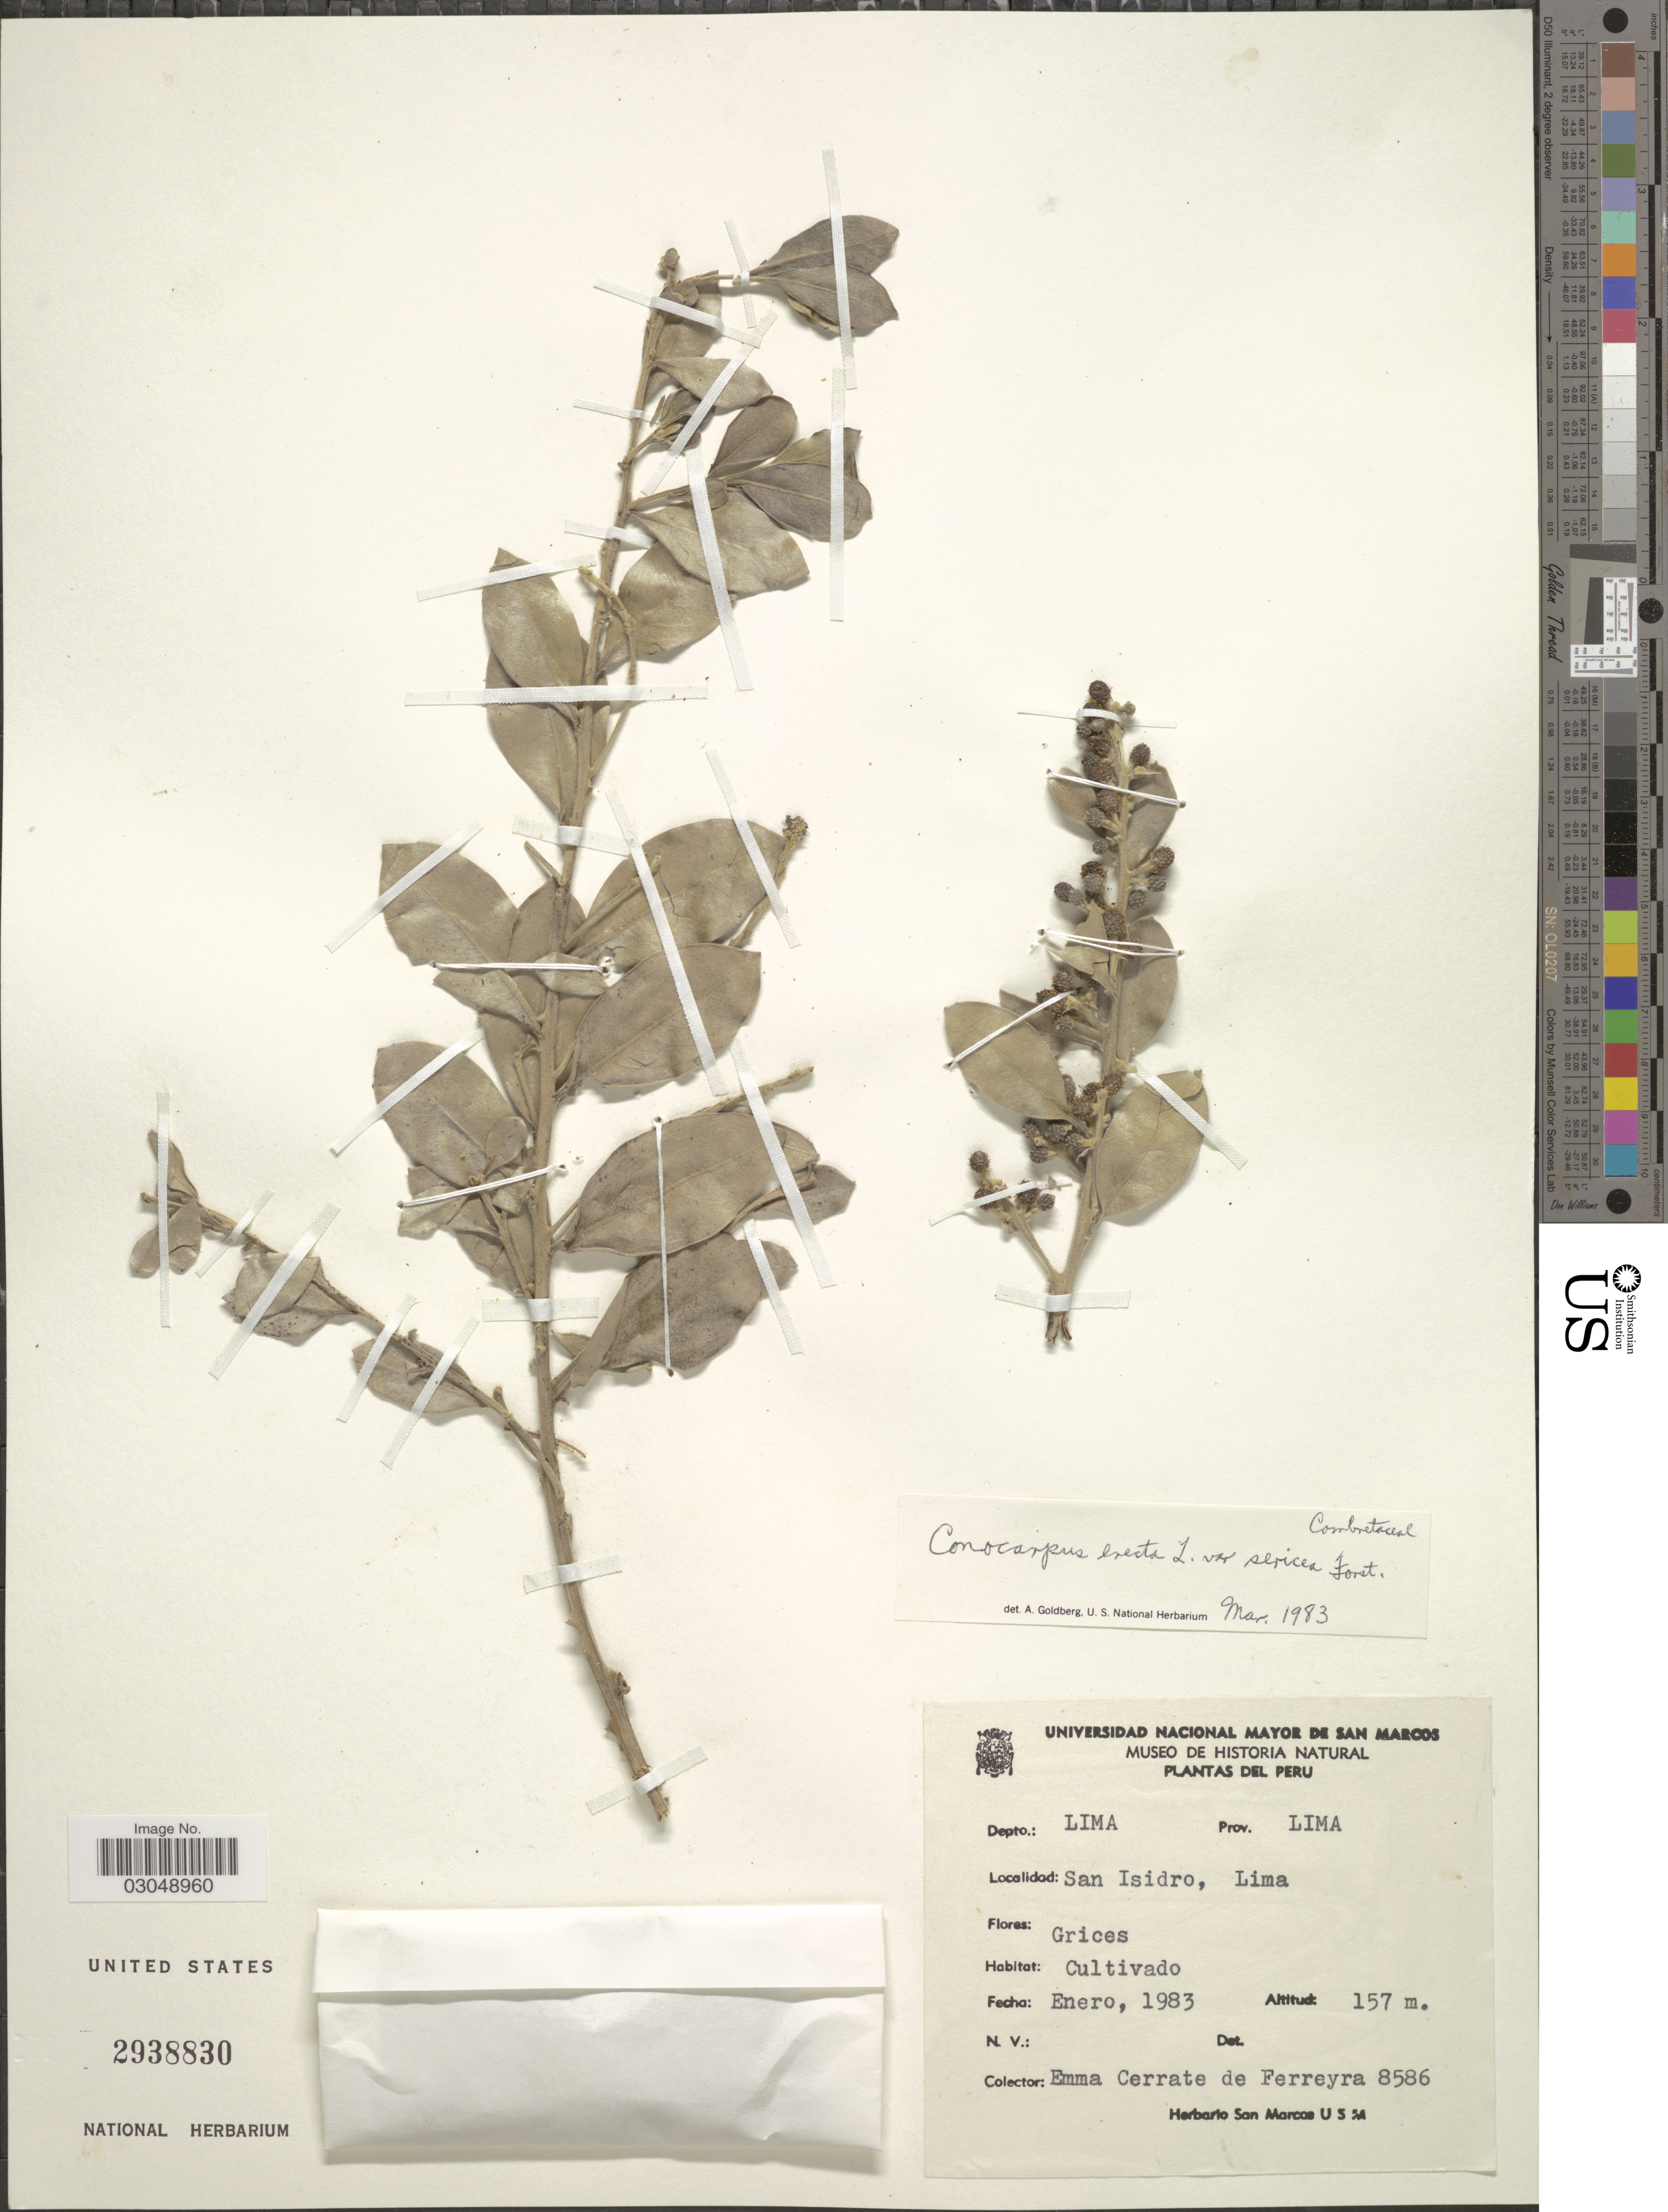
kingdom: Plantae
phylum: Tracheophyta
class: Magnoliopsida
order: Myrtales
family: Combretaceae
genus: Conocarpus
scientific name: Conocarpus erectus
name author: L.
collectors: E. Cerrate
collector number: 8586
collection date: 1983-01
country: Peru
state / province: Lima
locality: Depto.: Lima, San Isidro, Lima.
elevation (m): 157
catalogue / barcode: US 2938830